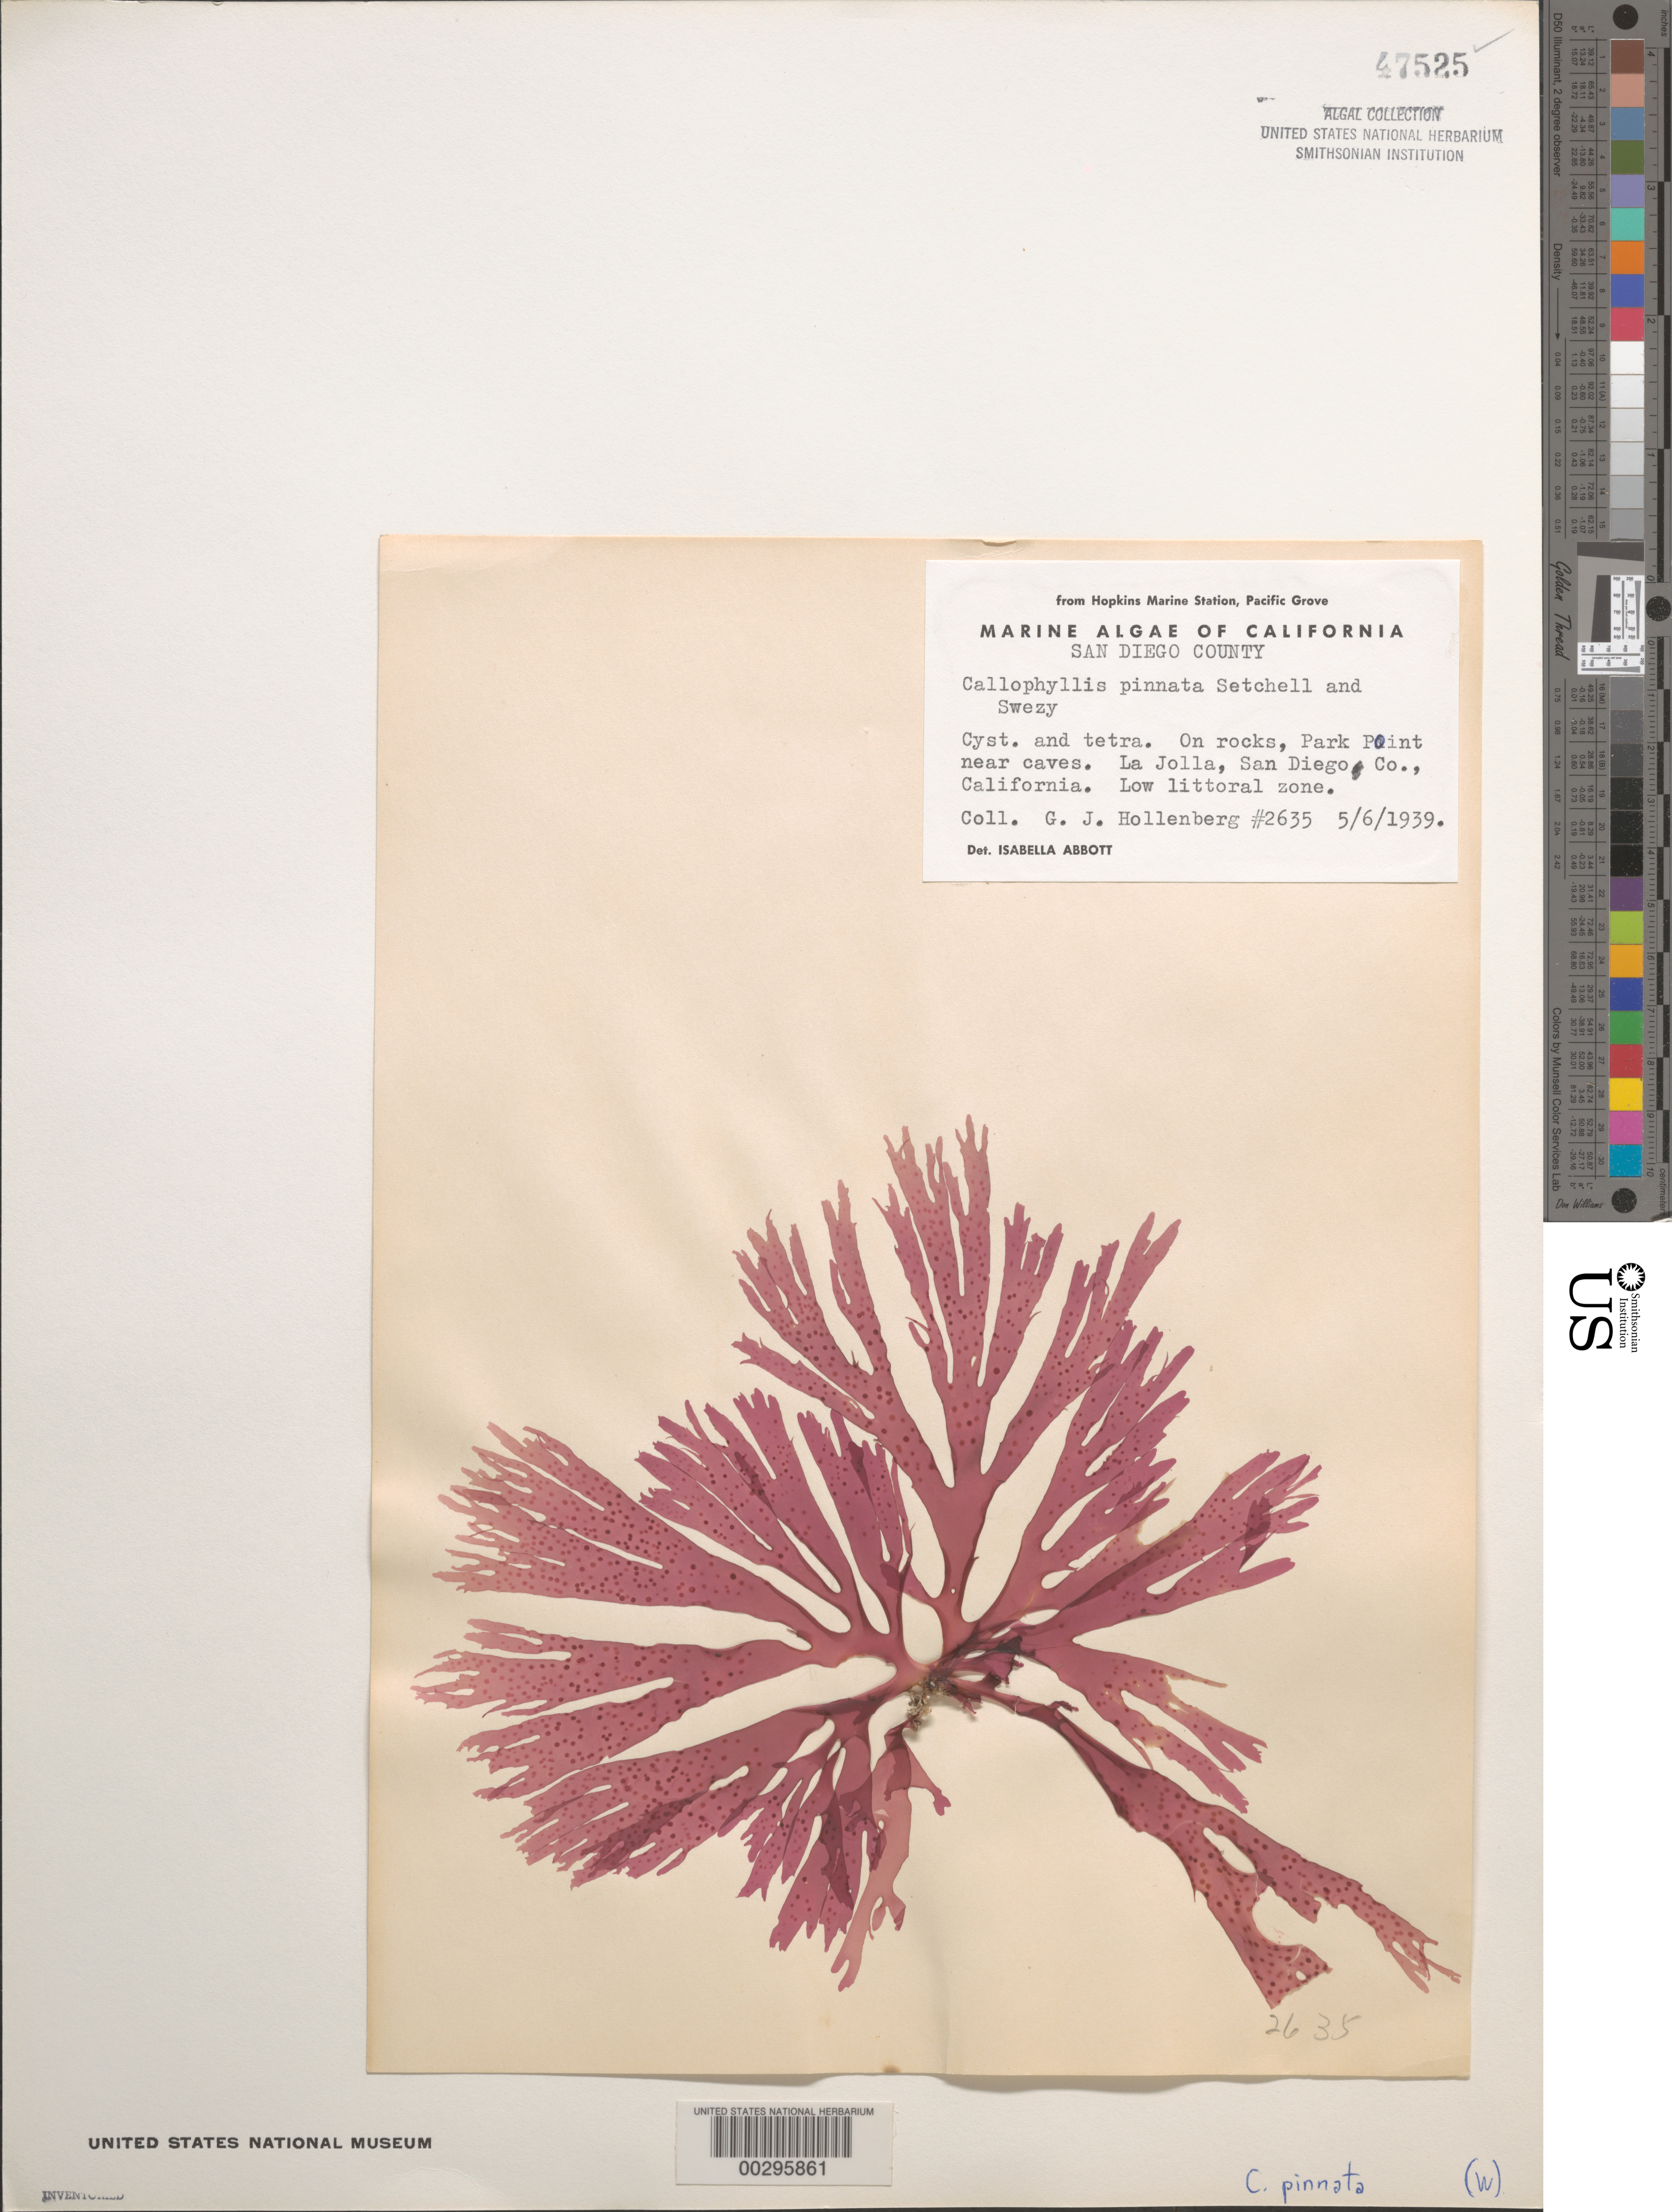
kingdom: Plantae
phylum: Rhodophyta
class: Florideophyceae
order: Gigartinales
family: Kallymeniaceae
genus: Callophyllis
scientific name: Callophyllis pinnata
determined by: Abbott, Isabella A.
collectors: G. Hollenberg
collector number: GJH 2635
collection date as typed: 06 May 1939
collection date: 1939-05-06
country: United States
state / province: California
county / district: San Diego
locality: La Jolla, Park Point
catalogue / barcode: US 47525